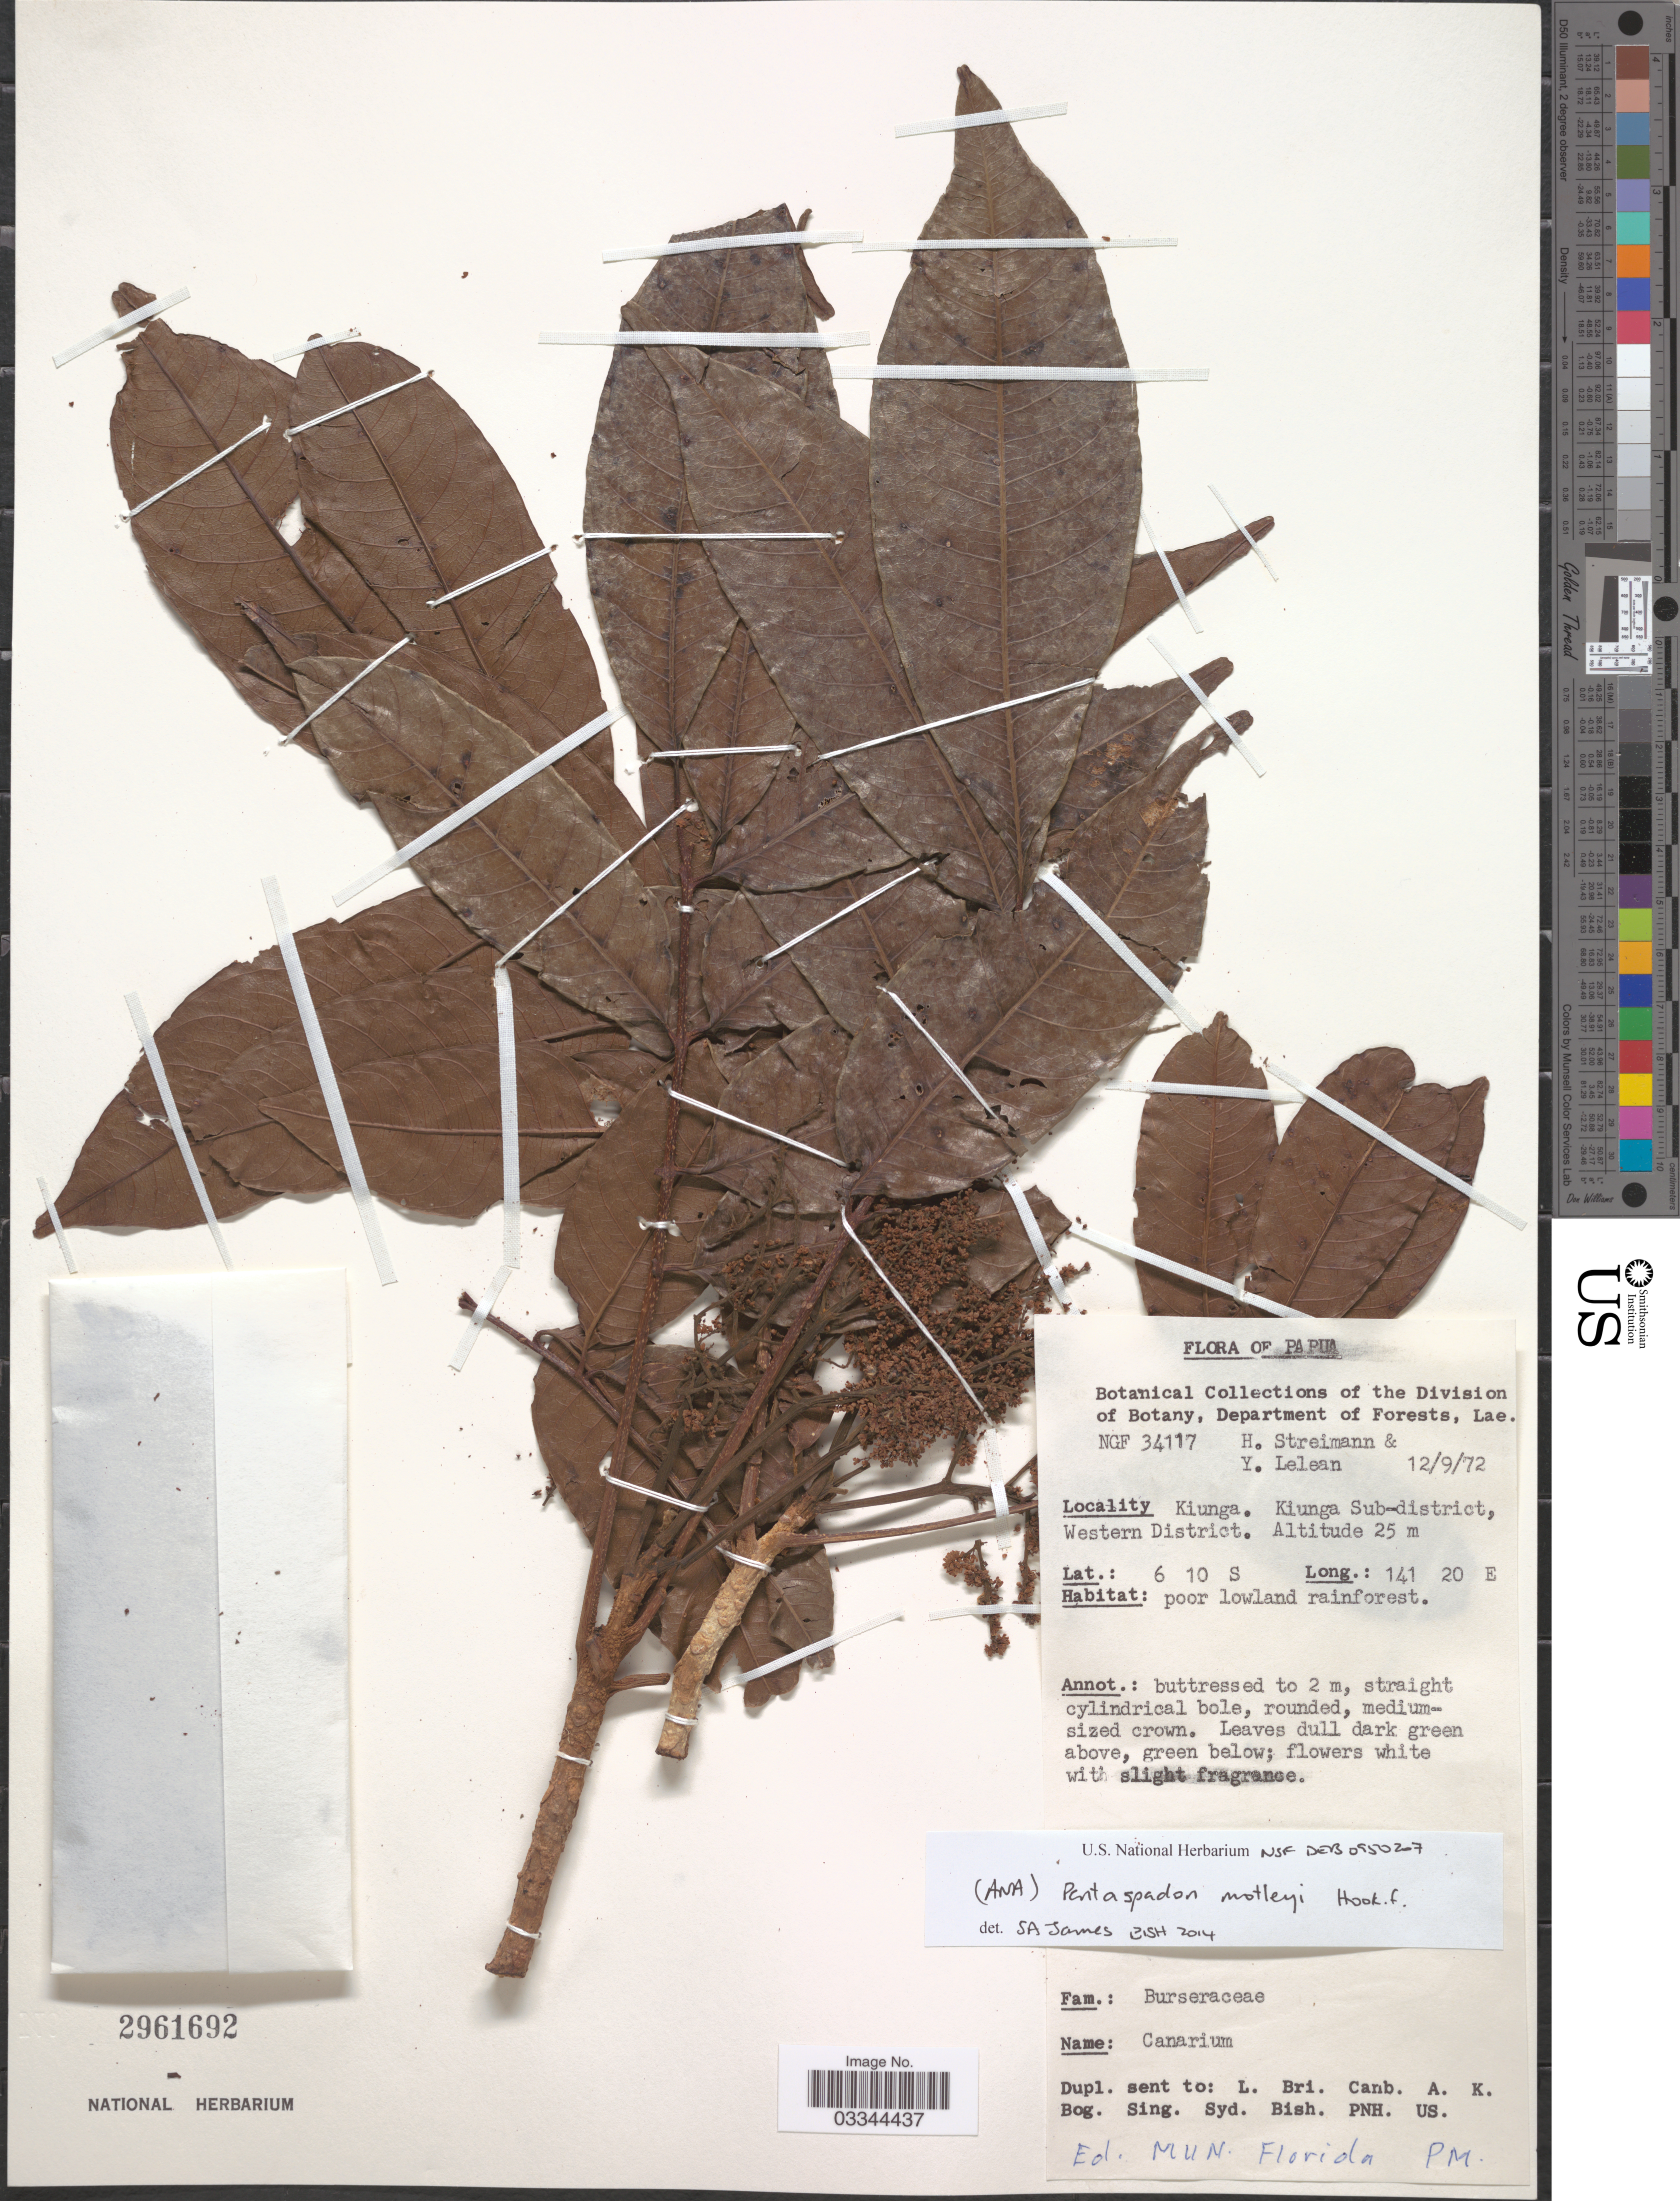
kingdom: Plantae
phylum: Tracheophyta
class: Magnoliopsida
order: Sapindales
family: Anacardiaceae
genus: Pentaspadon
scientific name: Pentaspadon motleyi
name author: Hook. f.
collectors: H. Streimann & Y. Lelean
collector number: NGF 34117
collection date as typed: Transcribed d/m/y: 12/9/72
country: Papua New Guinea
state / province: Manus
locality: Papua. Kiunga. Kiunga Sub-district, Western District.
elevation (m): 25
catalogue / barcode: US 2961692